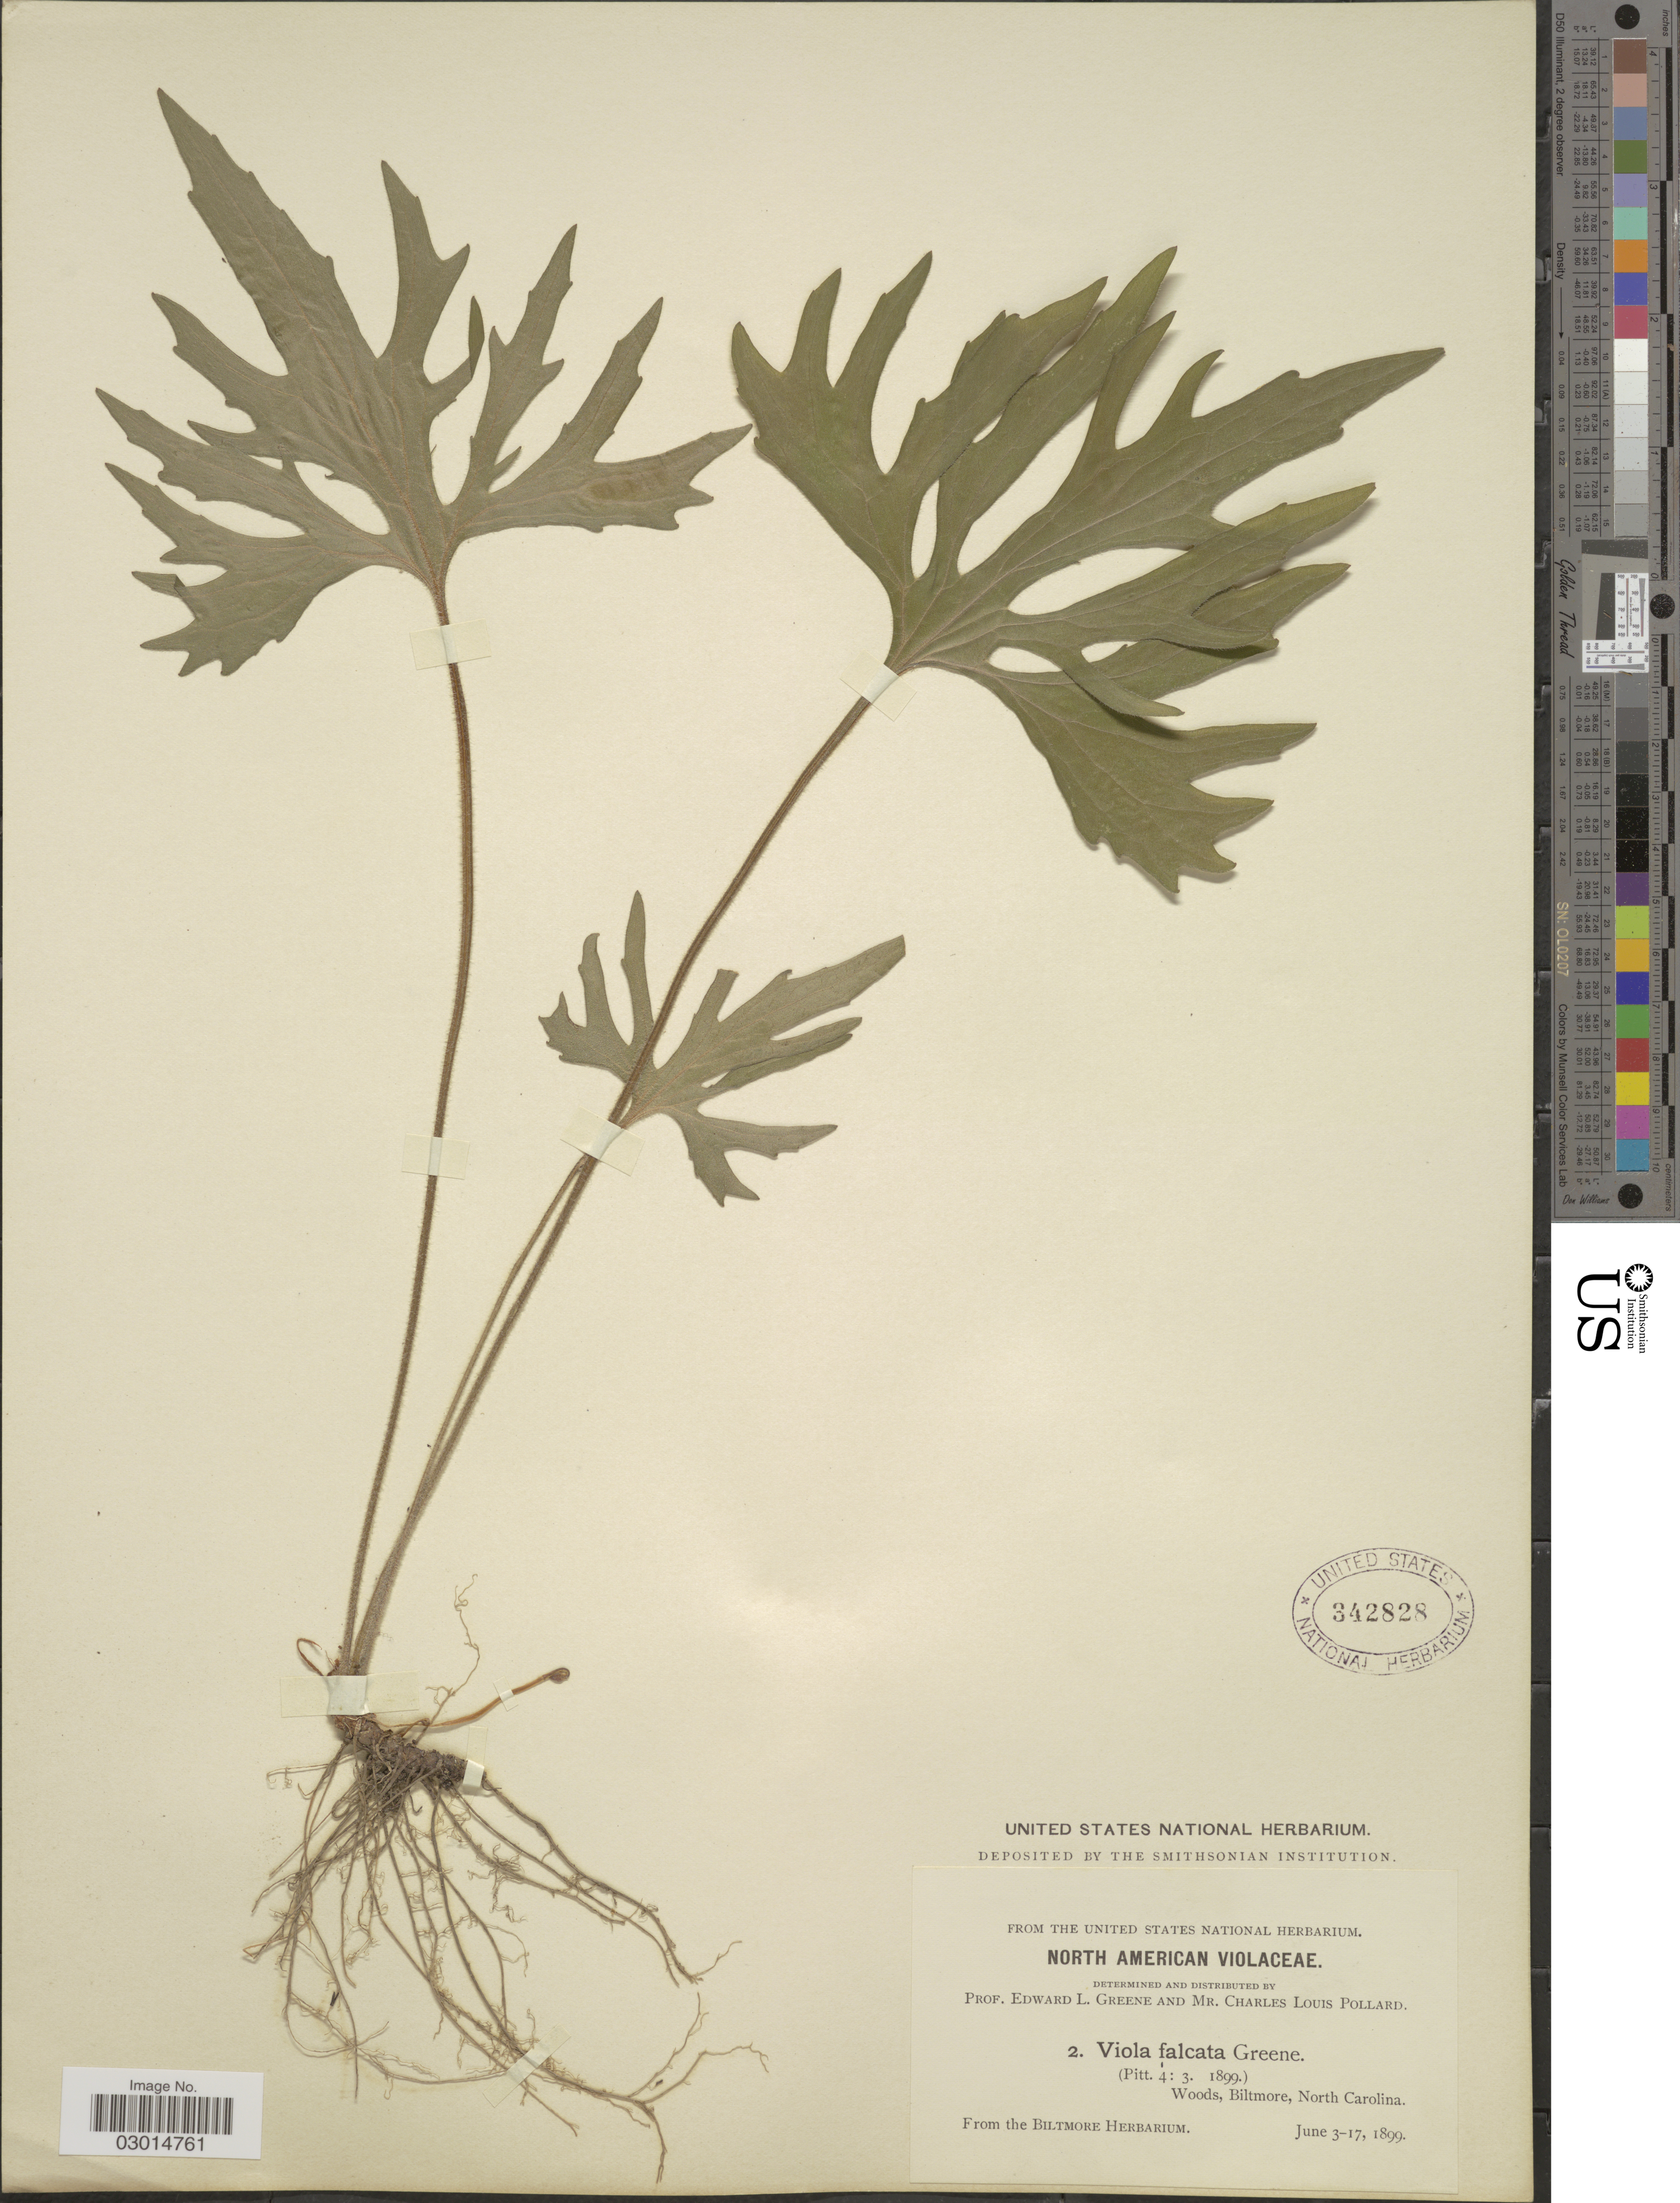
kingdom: Plantae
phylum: Tracheophyta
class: Magnoliopsida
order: Malpighiales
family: Violaceae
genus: Viola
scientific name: Viola falcata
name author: Greene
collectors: ex herb. Biltmore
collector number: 2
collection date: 1899-06-03/1899-06-17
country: United States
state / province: North Carolina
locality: Woods, Biltmore.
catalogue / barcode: US 342828